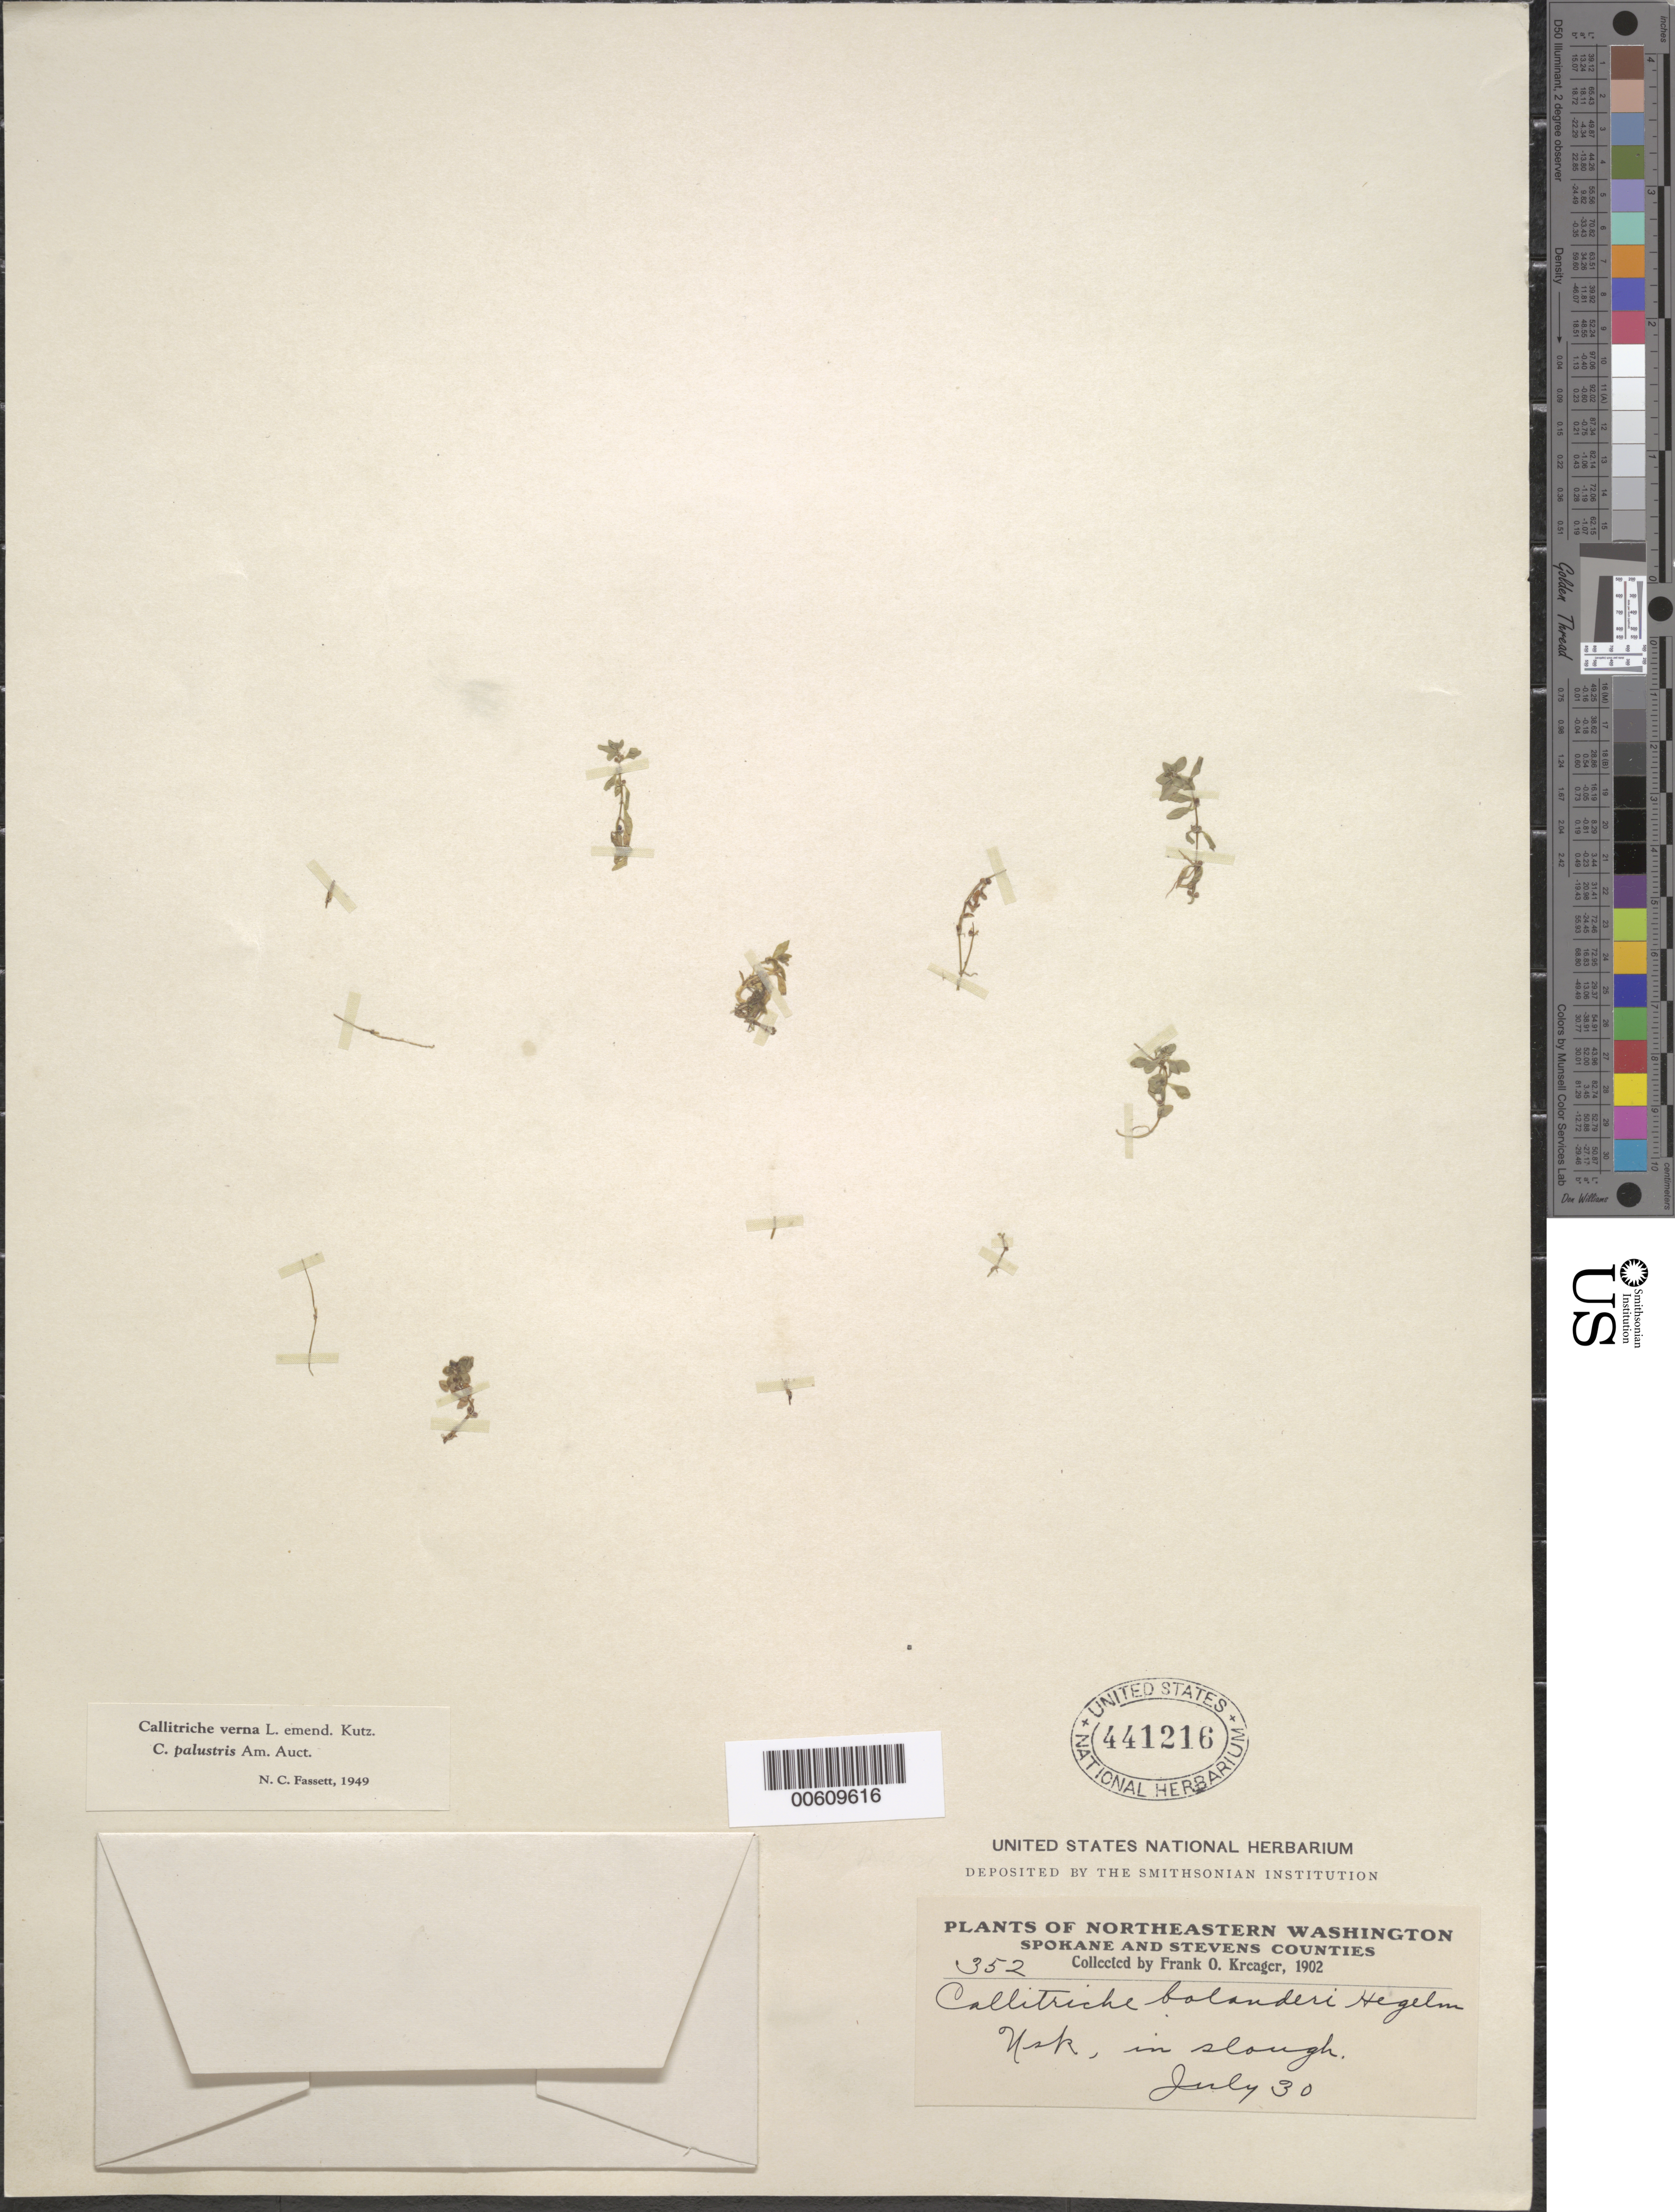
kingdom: Plantae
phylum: Tracheophyta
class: Magnoliopsida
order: Lamiales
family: Plantaginaceae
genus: Callitriche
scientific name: Callitriche verna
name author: L.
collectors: F. Kreager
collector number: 352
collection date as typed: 30 Jul 1902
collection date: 1902-07-30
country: United States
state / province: Washington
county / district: Spokane / Stevens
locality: Usk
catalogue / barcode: US 441216